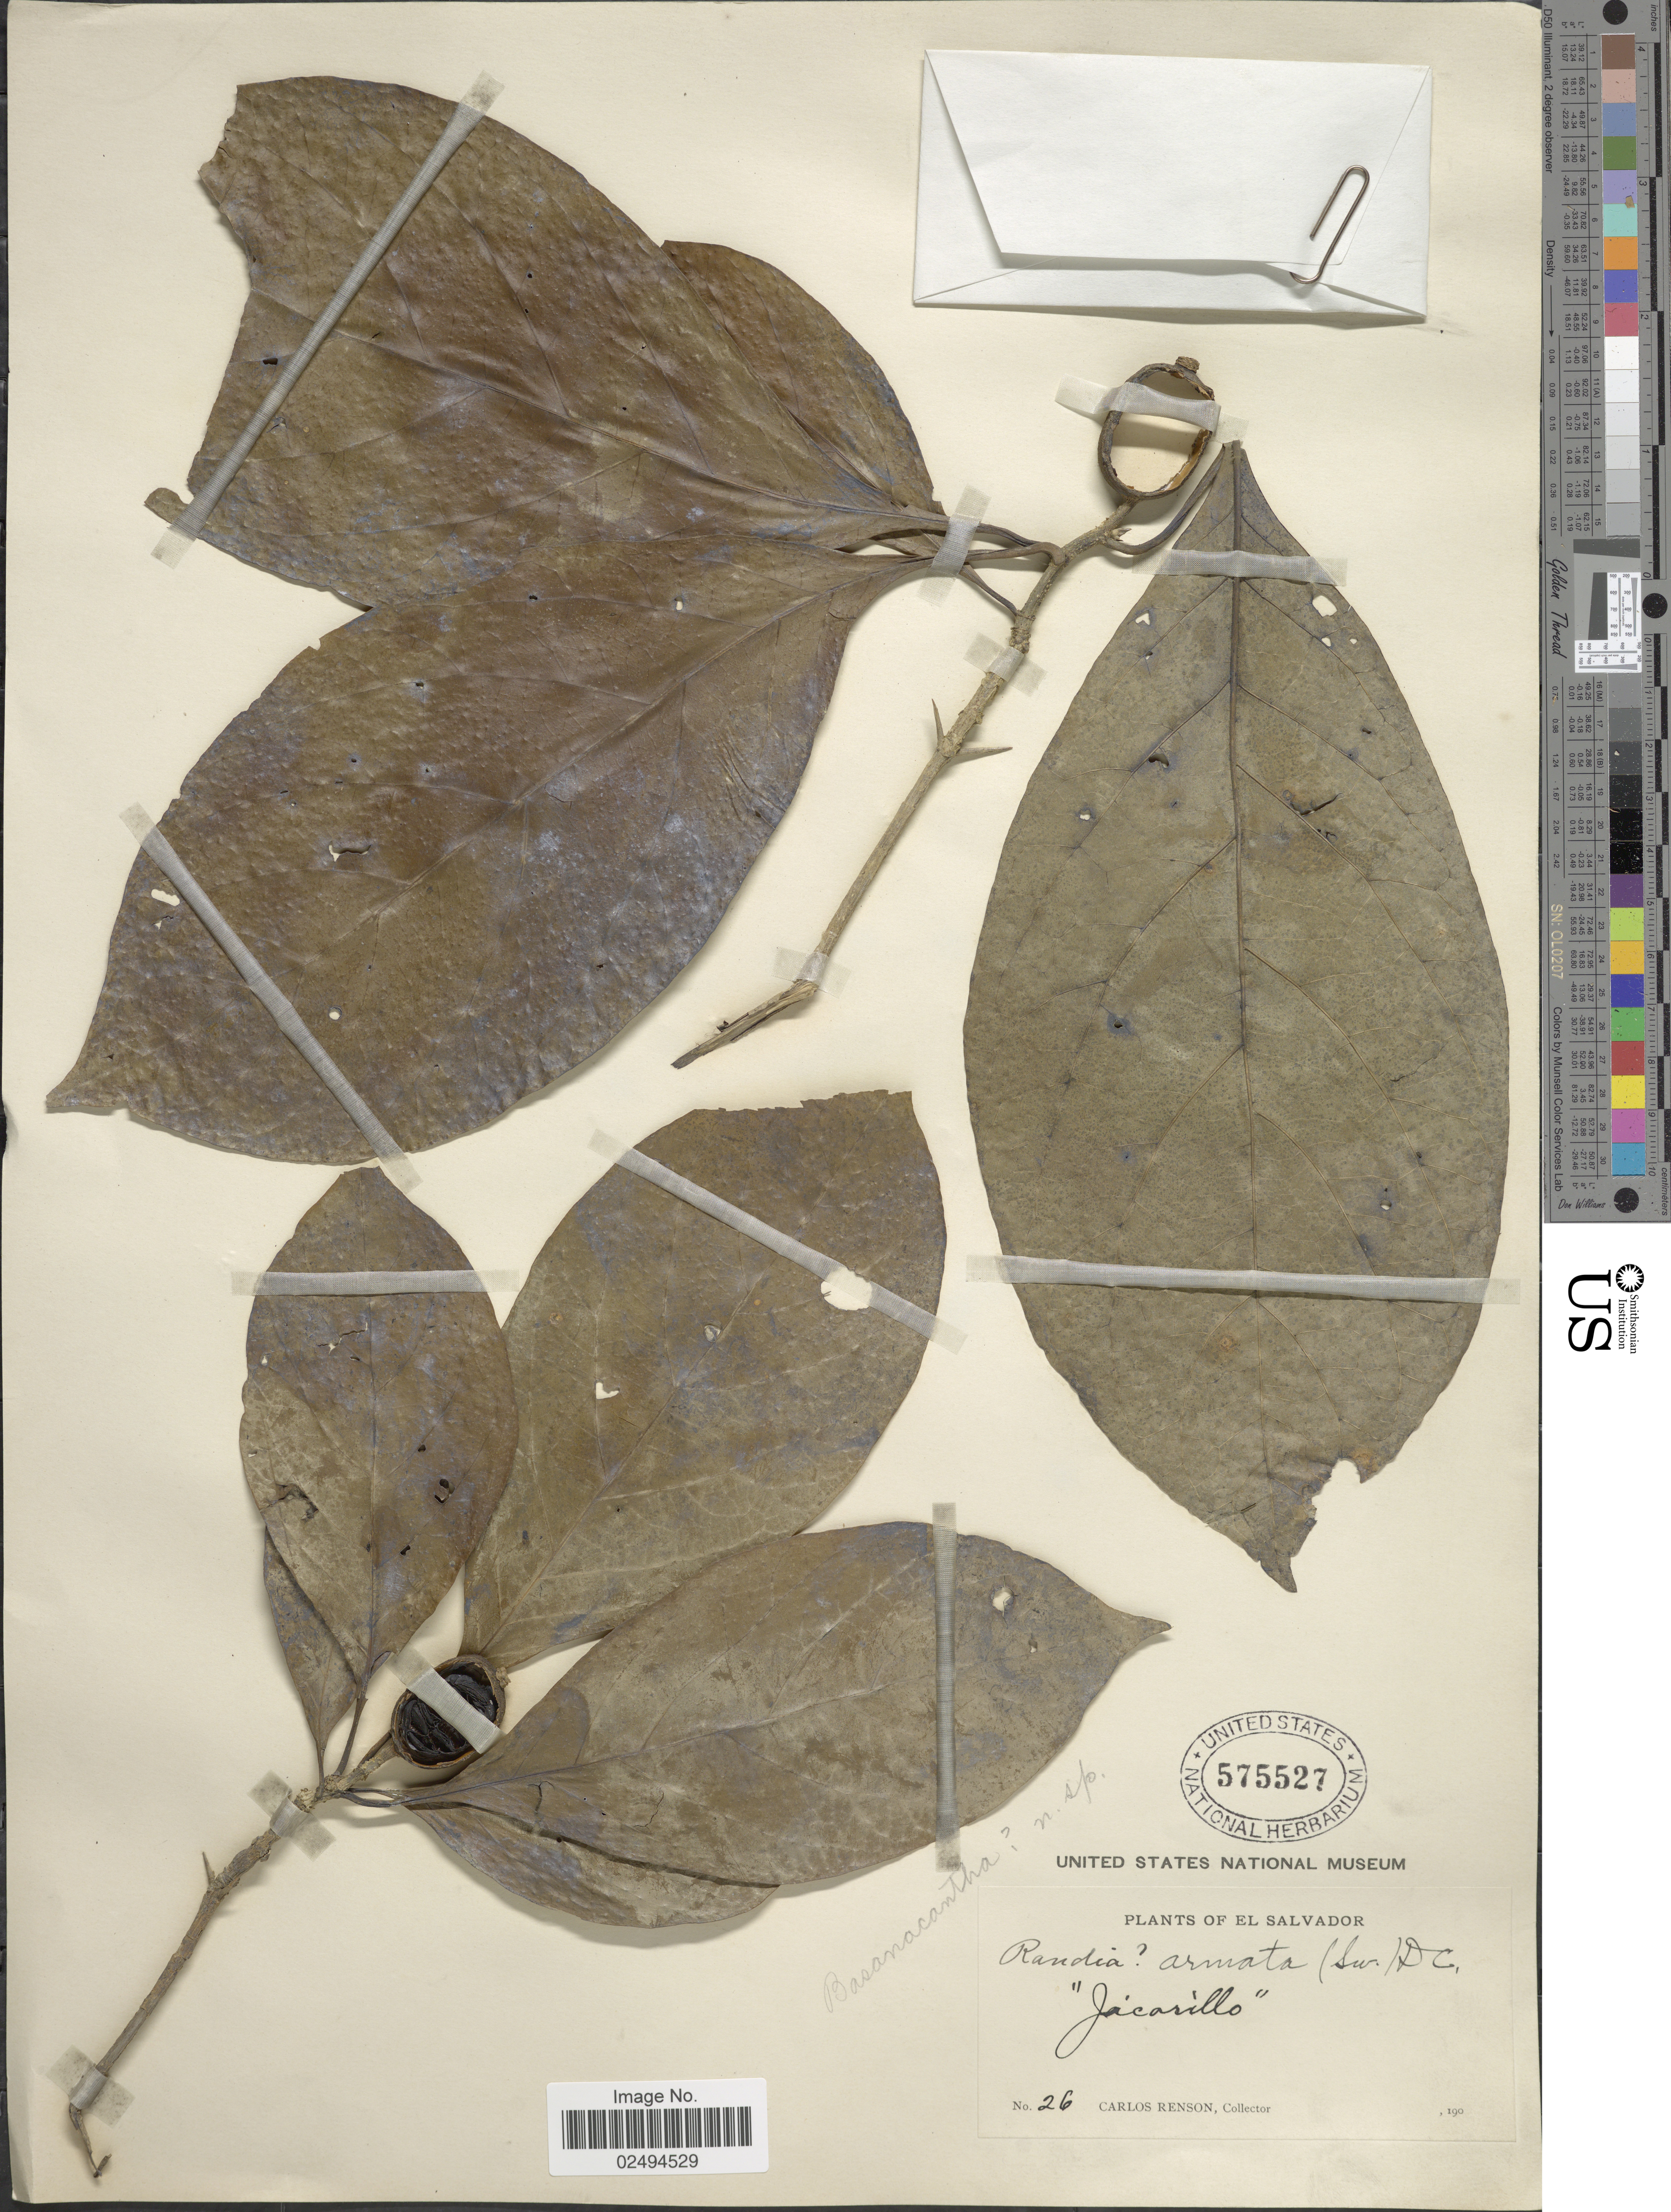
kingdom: Plantae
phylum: Tracheophyta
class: Magnoliopsida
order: Gentianales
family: Rubiaceae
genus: Randia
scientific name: Randia armata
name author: (Sw.) DC.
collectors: C. Renson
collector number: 26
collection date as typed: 190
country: El Salvador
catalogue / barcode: US 575527